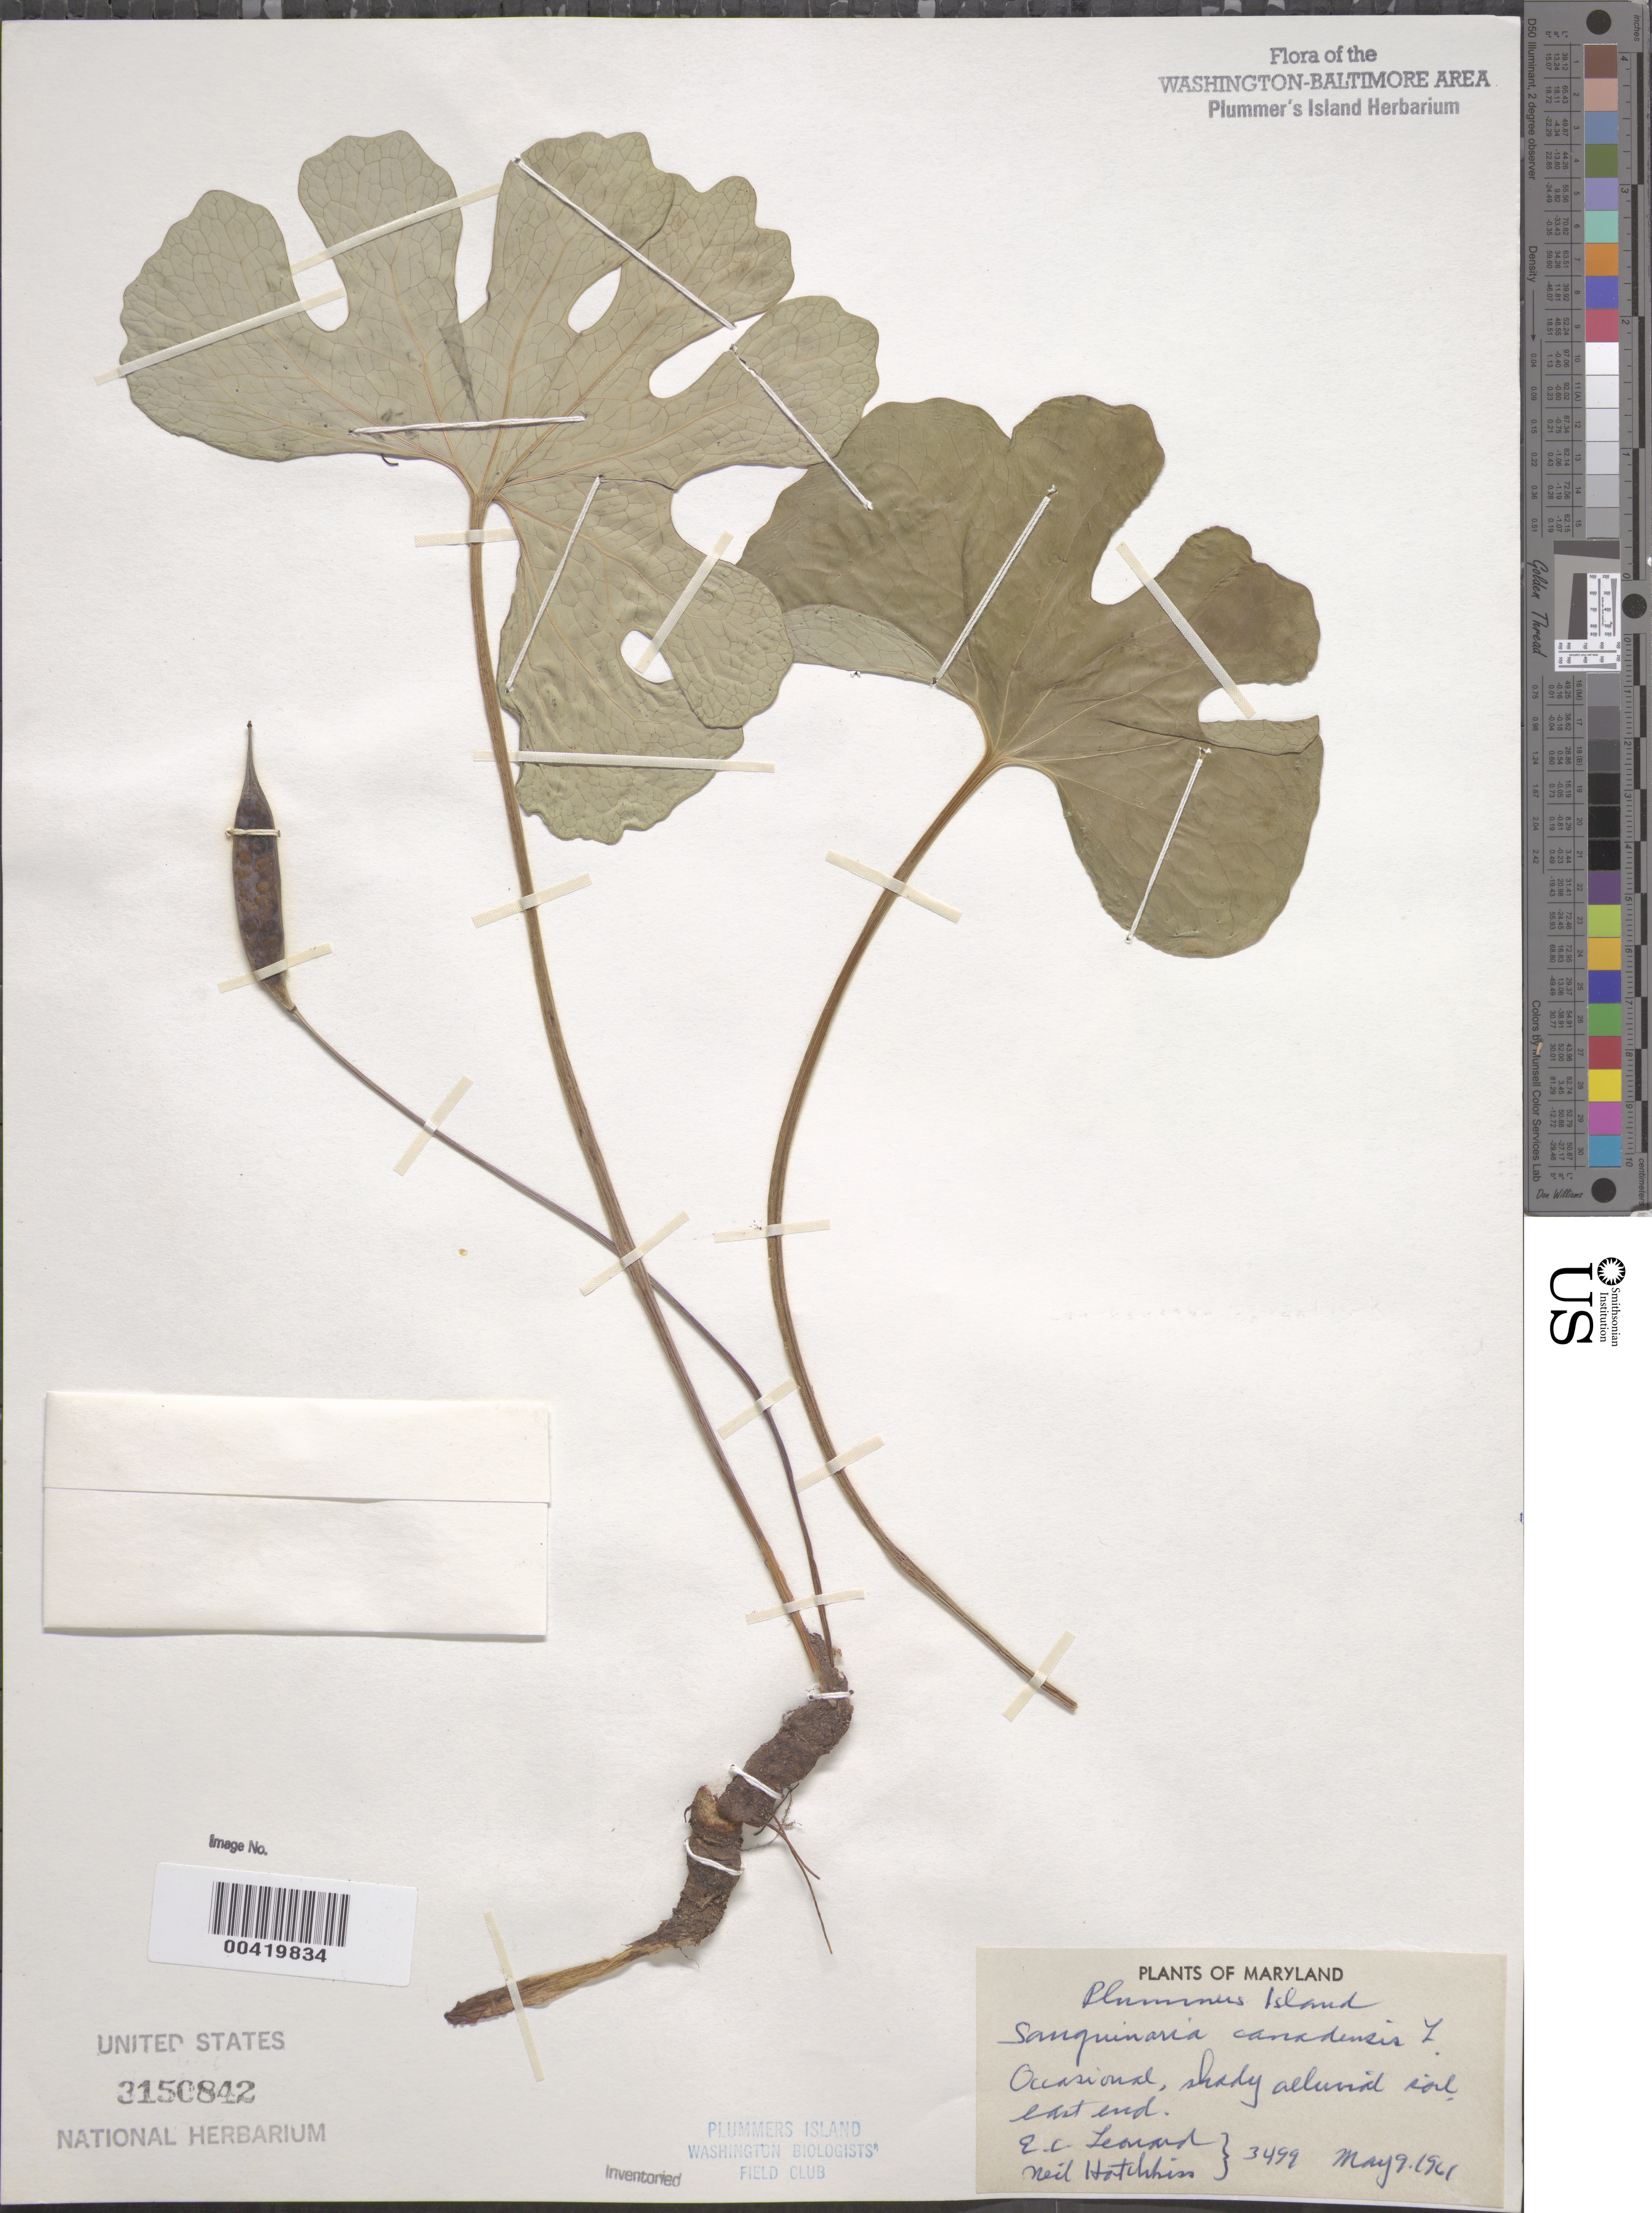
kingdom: Plantae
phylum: Tracheophyta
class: Magnoliopsida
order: Ranunculales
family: Papaveraceae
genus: Sanguinaria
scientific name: Sanguinaria canadensis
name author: L.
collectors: E. C. Leonard & N. Hotchkiss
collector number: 3499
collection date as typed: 09 May 1961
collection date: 1961-05-09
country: United States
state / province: Maryland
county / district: Montgomery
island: Plummers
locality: Plummer's Island; east end C. & O. Canal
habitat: Shady alluvial soil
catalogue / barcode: US 3150842